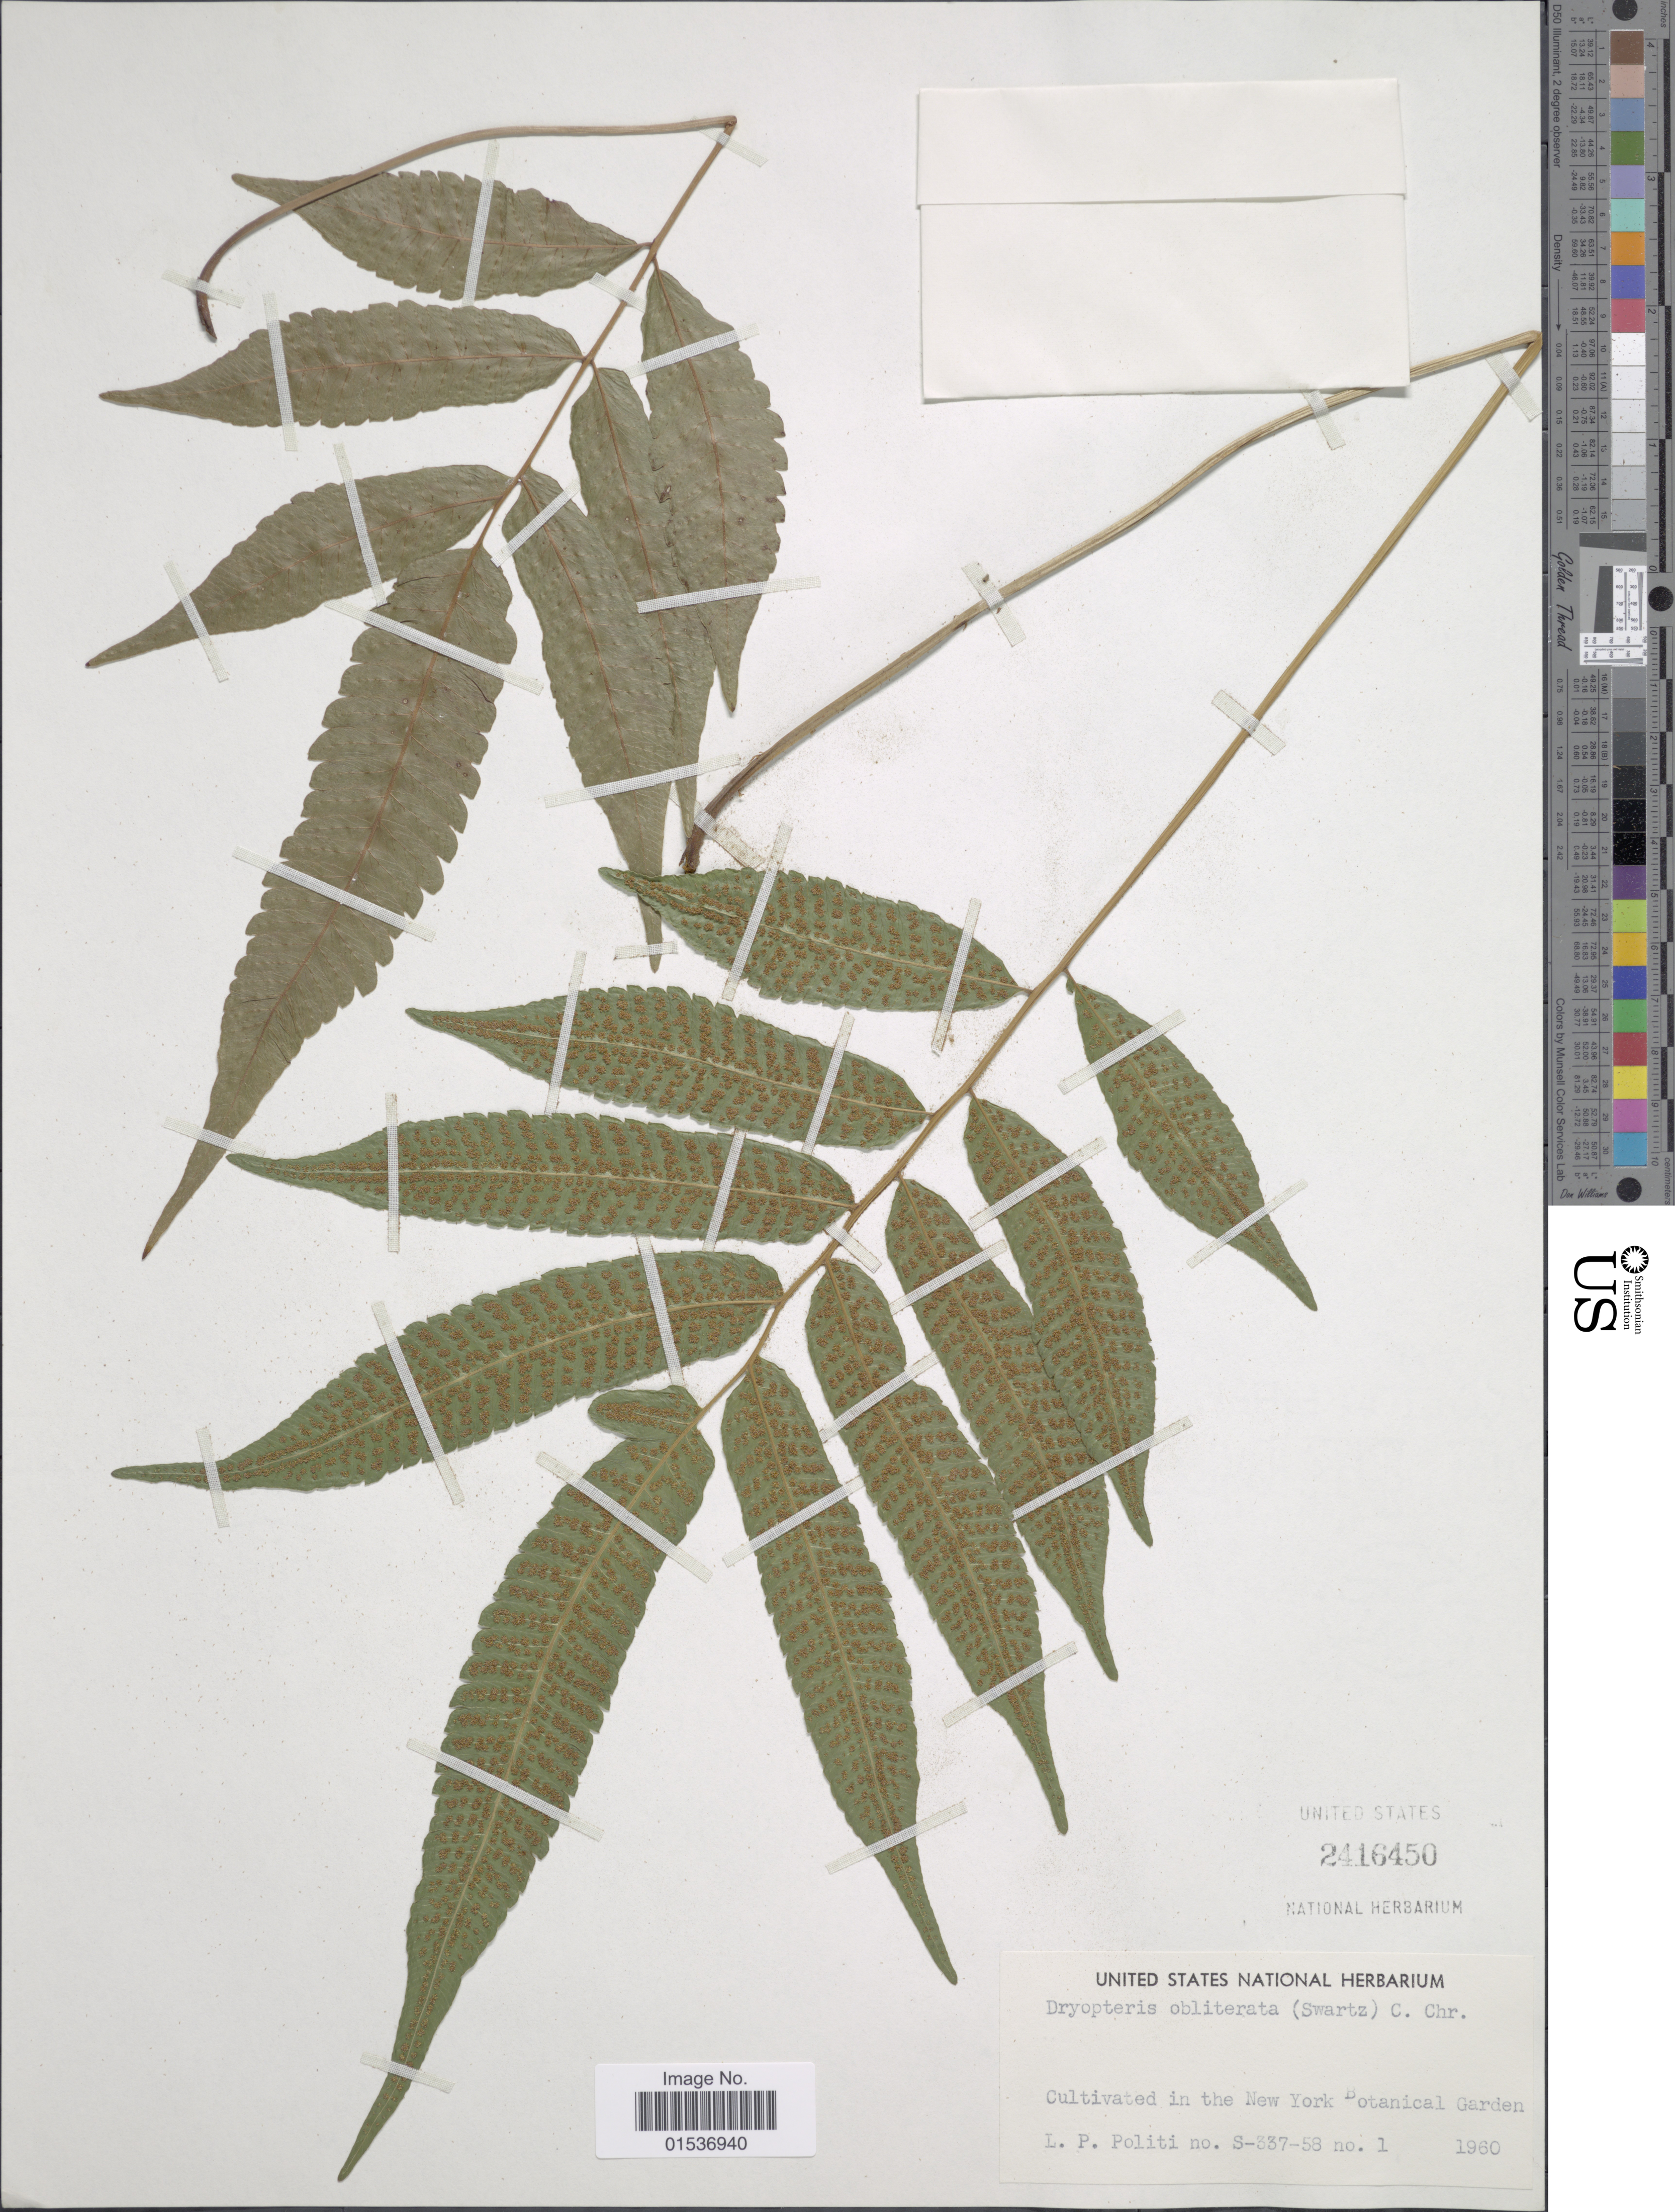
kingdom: Plantae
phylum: Tracheophyta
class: Polypodiopsida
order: Polypodiales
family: Thelypteridaceae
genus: Thelypteris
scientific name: Thelypteris obliterata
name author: (Sw.) Proctor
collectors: L. Politi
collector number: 1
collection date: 1960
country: United States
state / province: New York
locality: New York Botanical Garden . No, S-337-58.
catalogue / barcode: US 2416450